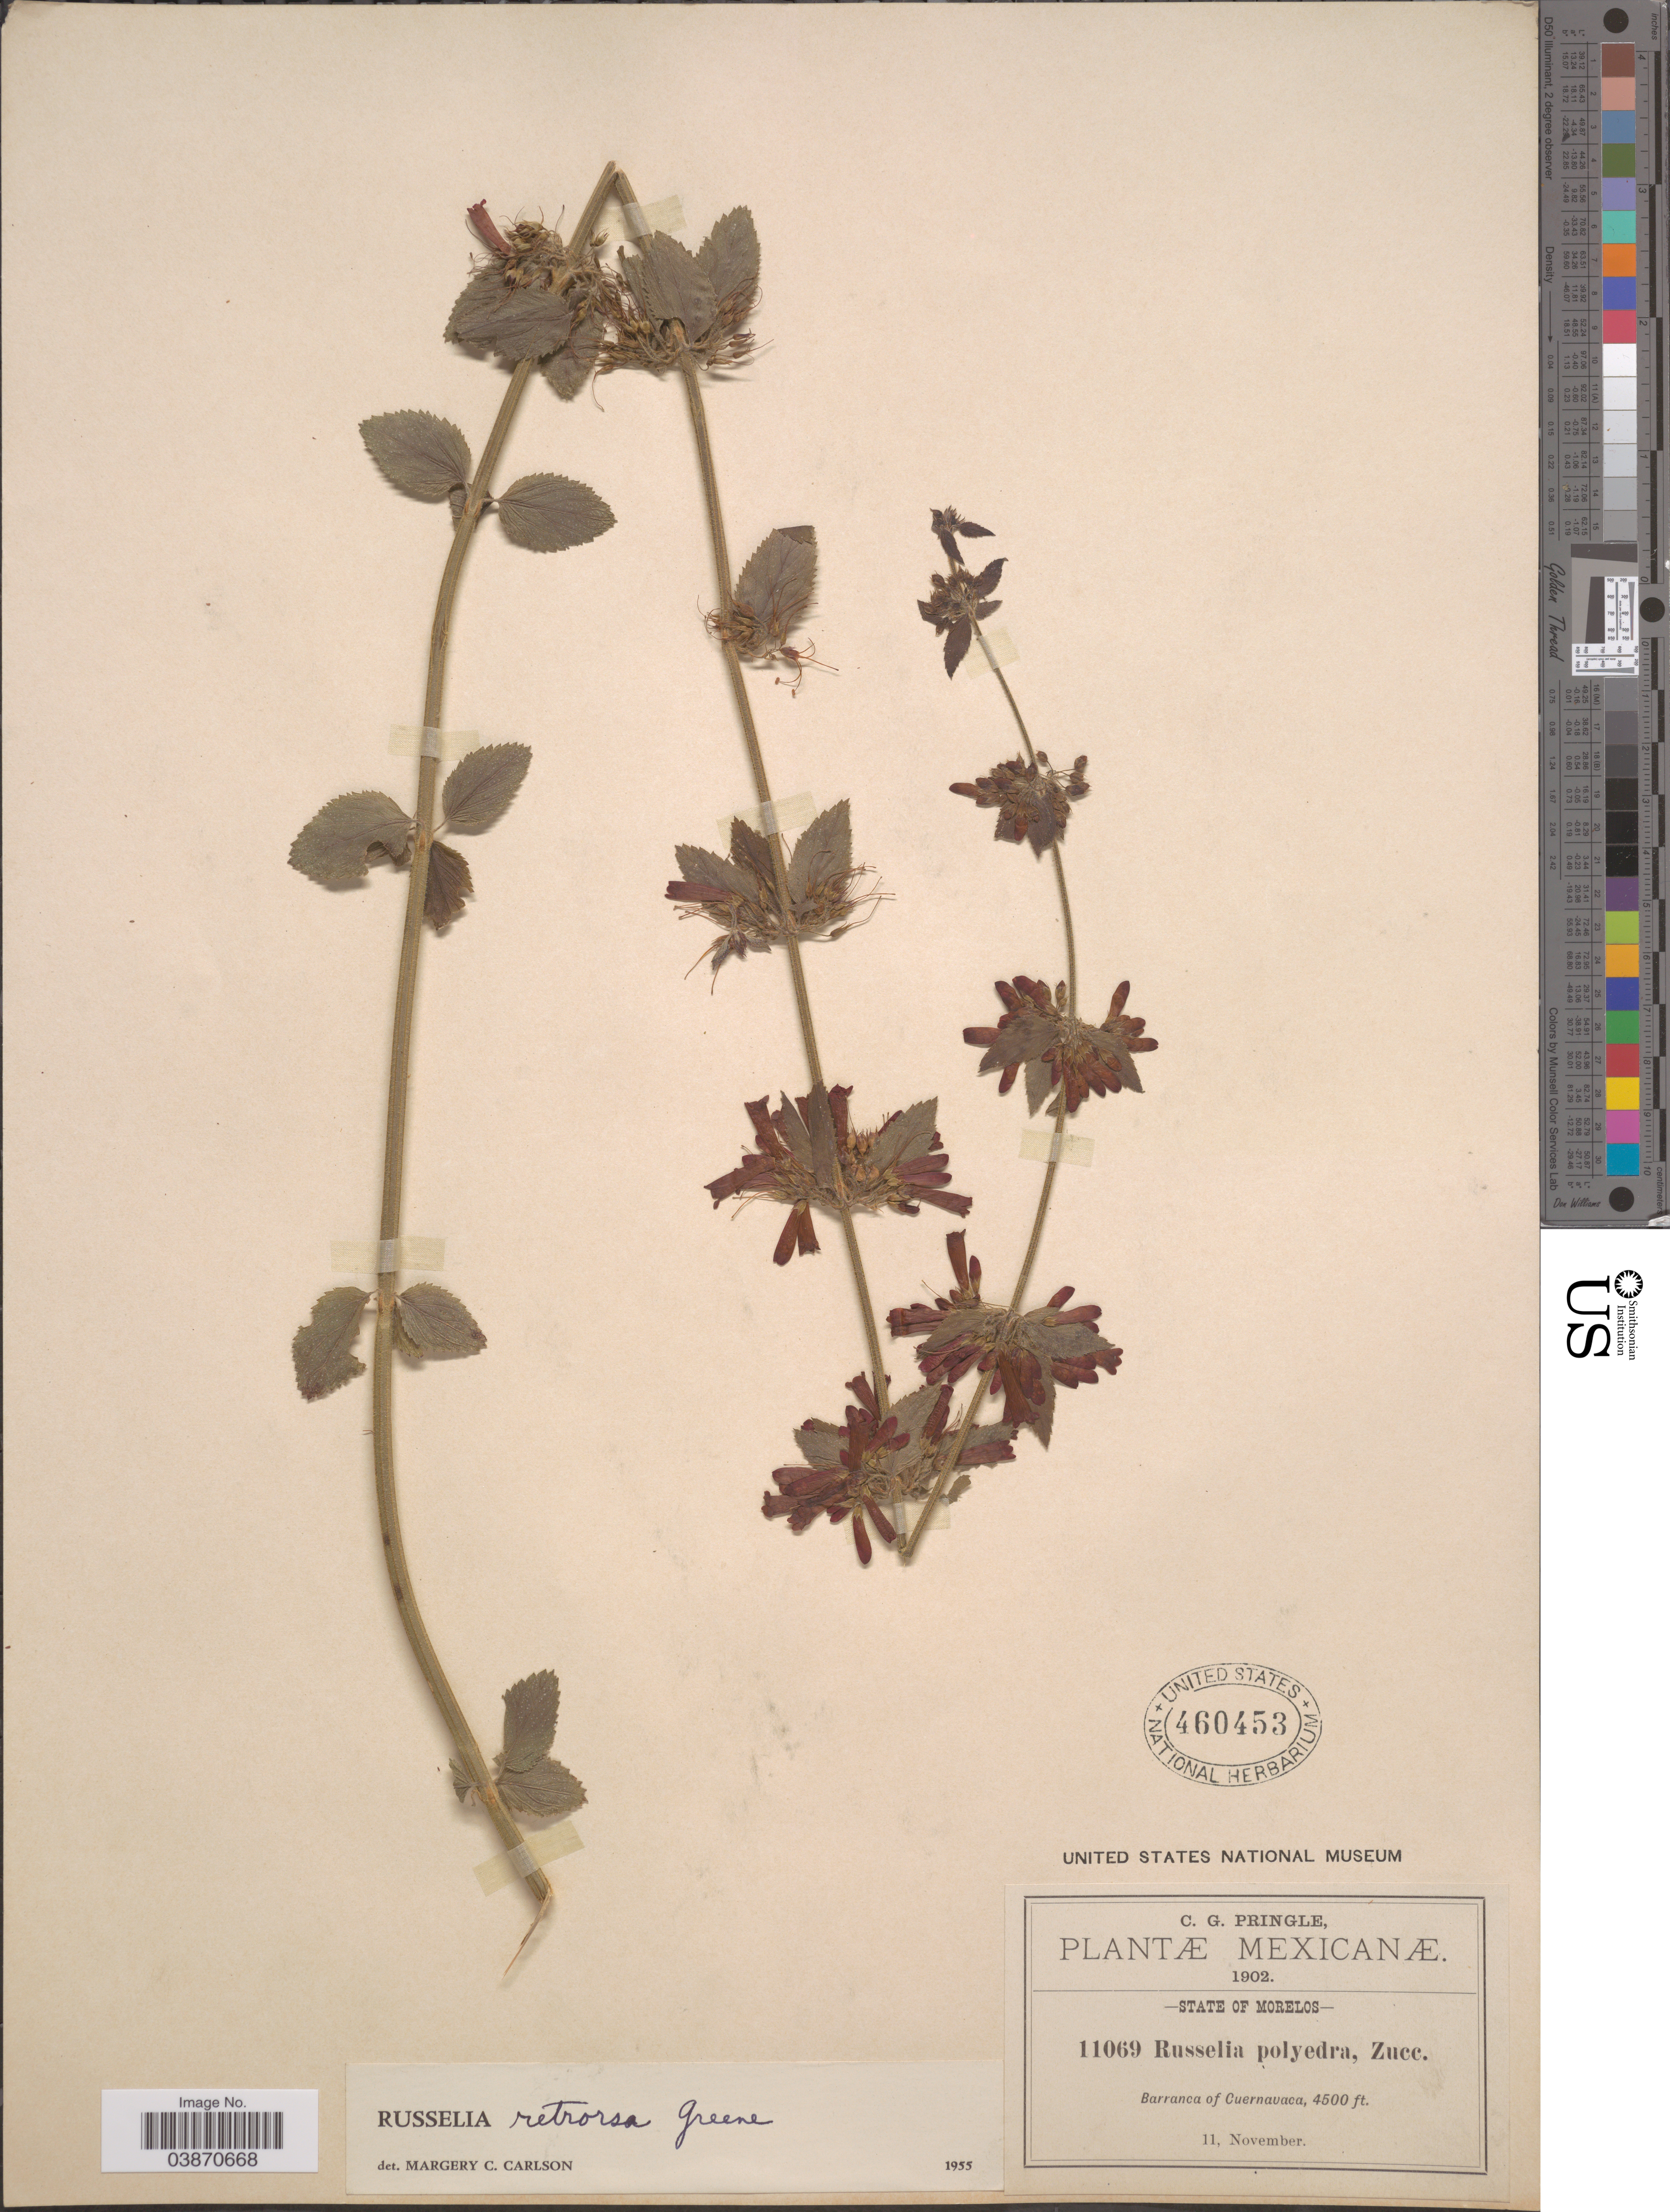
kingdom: Plantae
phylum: Tracheophyta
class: Magnoliopsida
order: Lamiales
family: Plantaginaceae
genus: Russelia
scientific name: Russelia retrorsa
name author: Greene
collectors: C. G. Pringle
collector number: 11069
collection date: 1902-11-11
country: Mexico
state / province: Morelos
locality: Barranca of Cuernavaca.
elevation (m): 1372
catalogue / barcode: US 460453